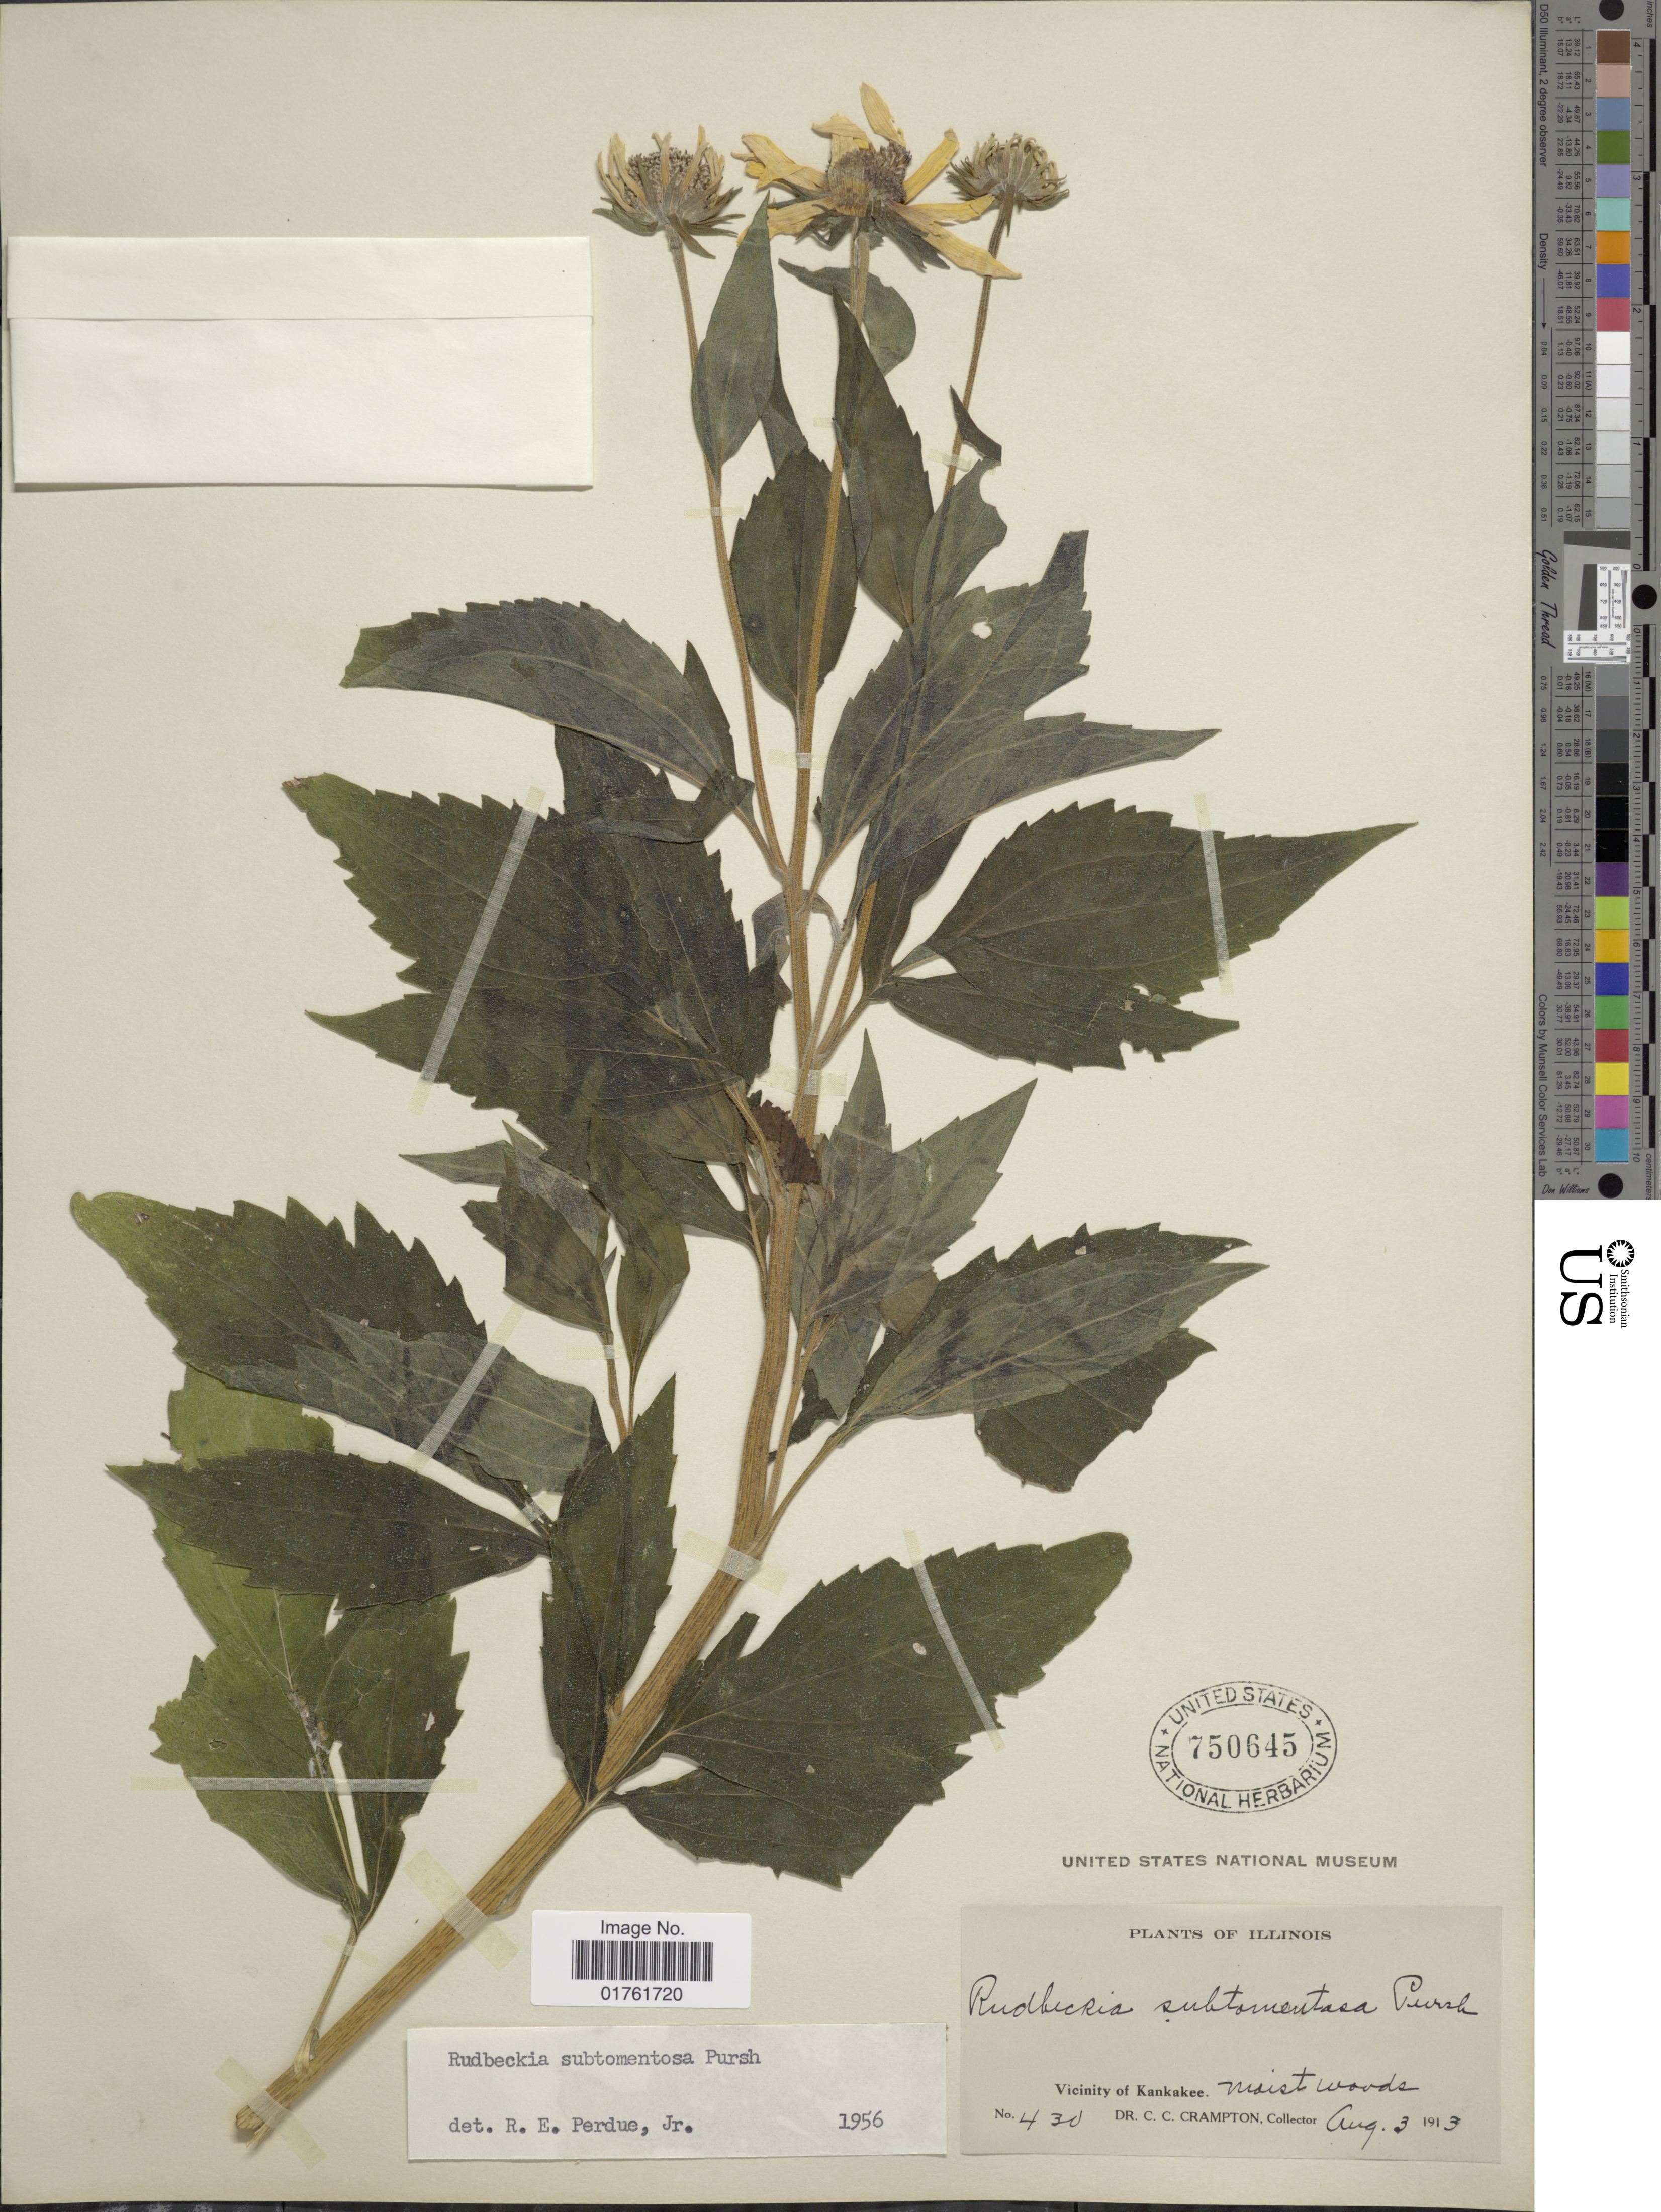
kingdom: Plantae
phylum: Tracheophyta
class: Magnoliopsida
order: Asterales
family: Asteraceae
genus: Rudbeckia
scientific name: Rudbeckia subtomentosa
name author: Pursh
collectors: C. Crampton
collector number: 430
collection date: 1913-08-03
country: United States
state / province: Illinois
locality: Vicinity of Kankakee, Moist woods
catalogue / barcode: US 750645